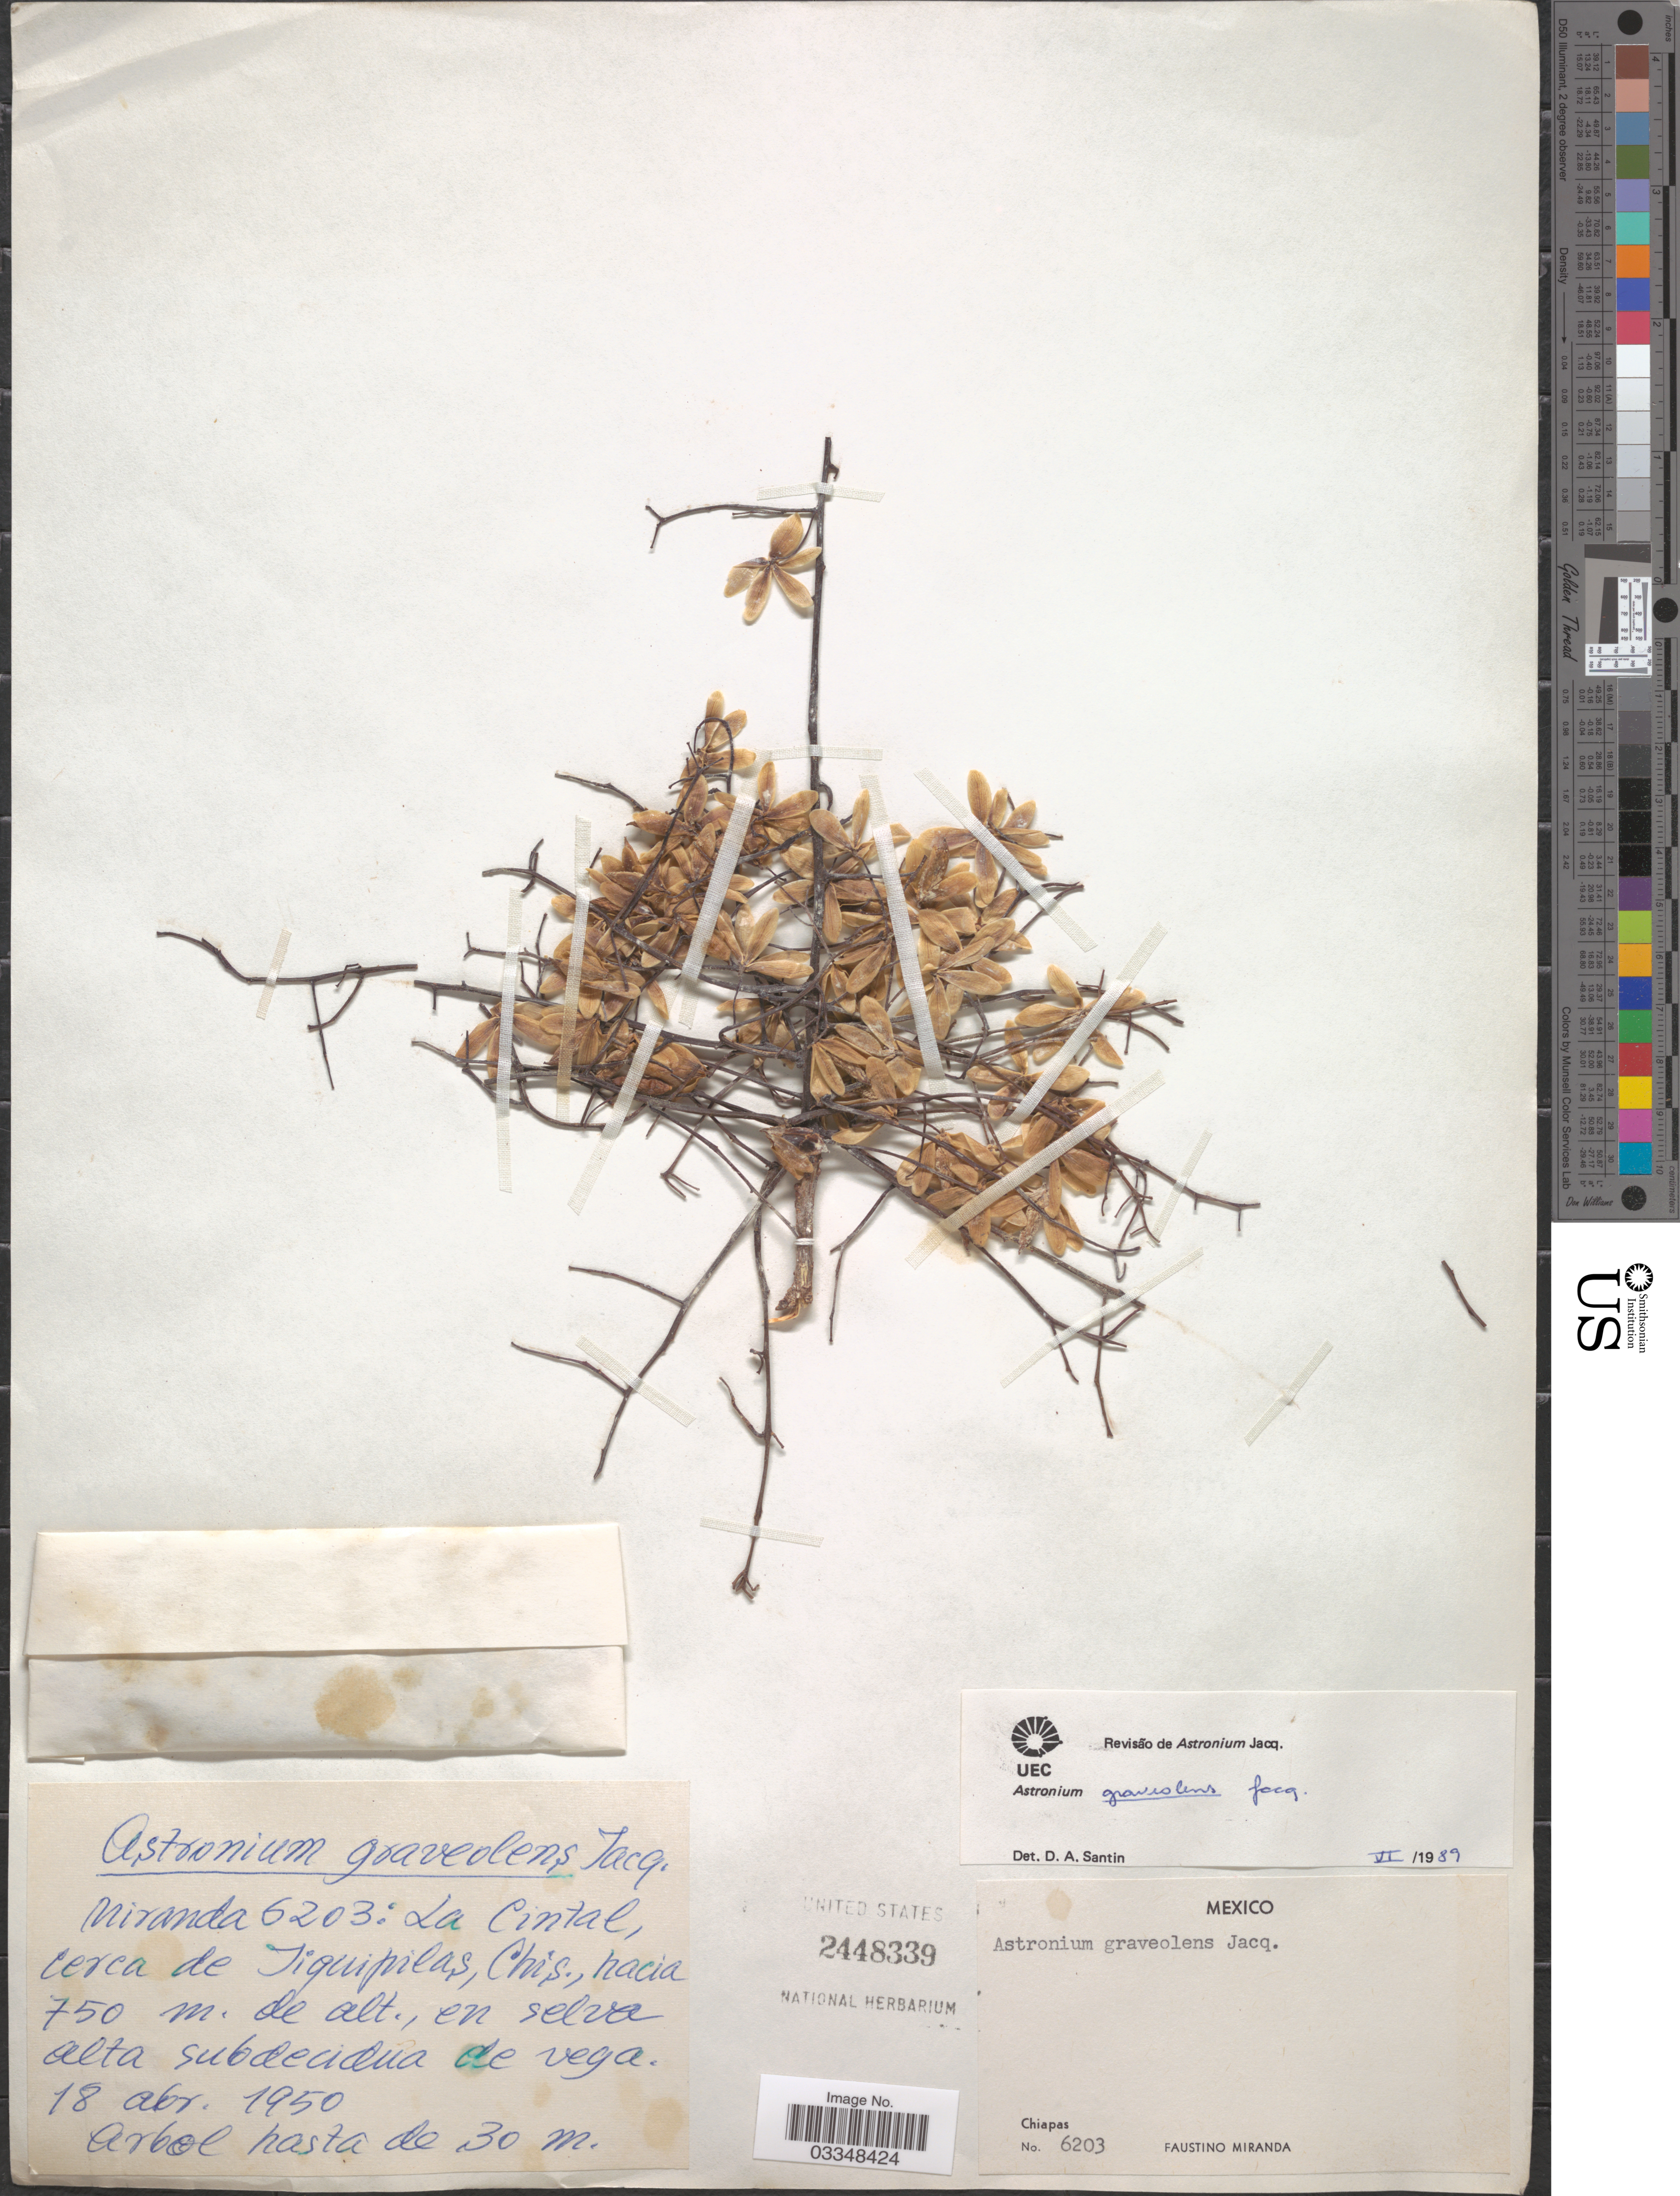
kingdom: Plantae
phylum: Tracheophyta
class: Magnoliopsida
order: Sapindales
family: Anacardiaceae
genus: Astronium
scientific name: Astronium graveolens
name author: Jacq.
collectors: F. Miranda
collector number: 6203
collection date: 1950-04-18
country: Mexico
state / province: Chiapas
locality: La Cintal, cerca de Jiquipilas.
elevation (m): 750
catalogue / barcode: US 2448339